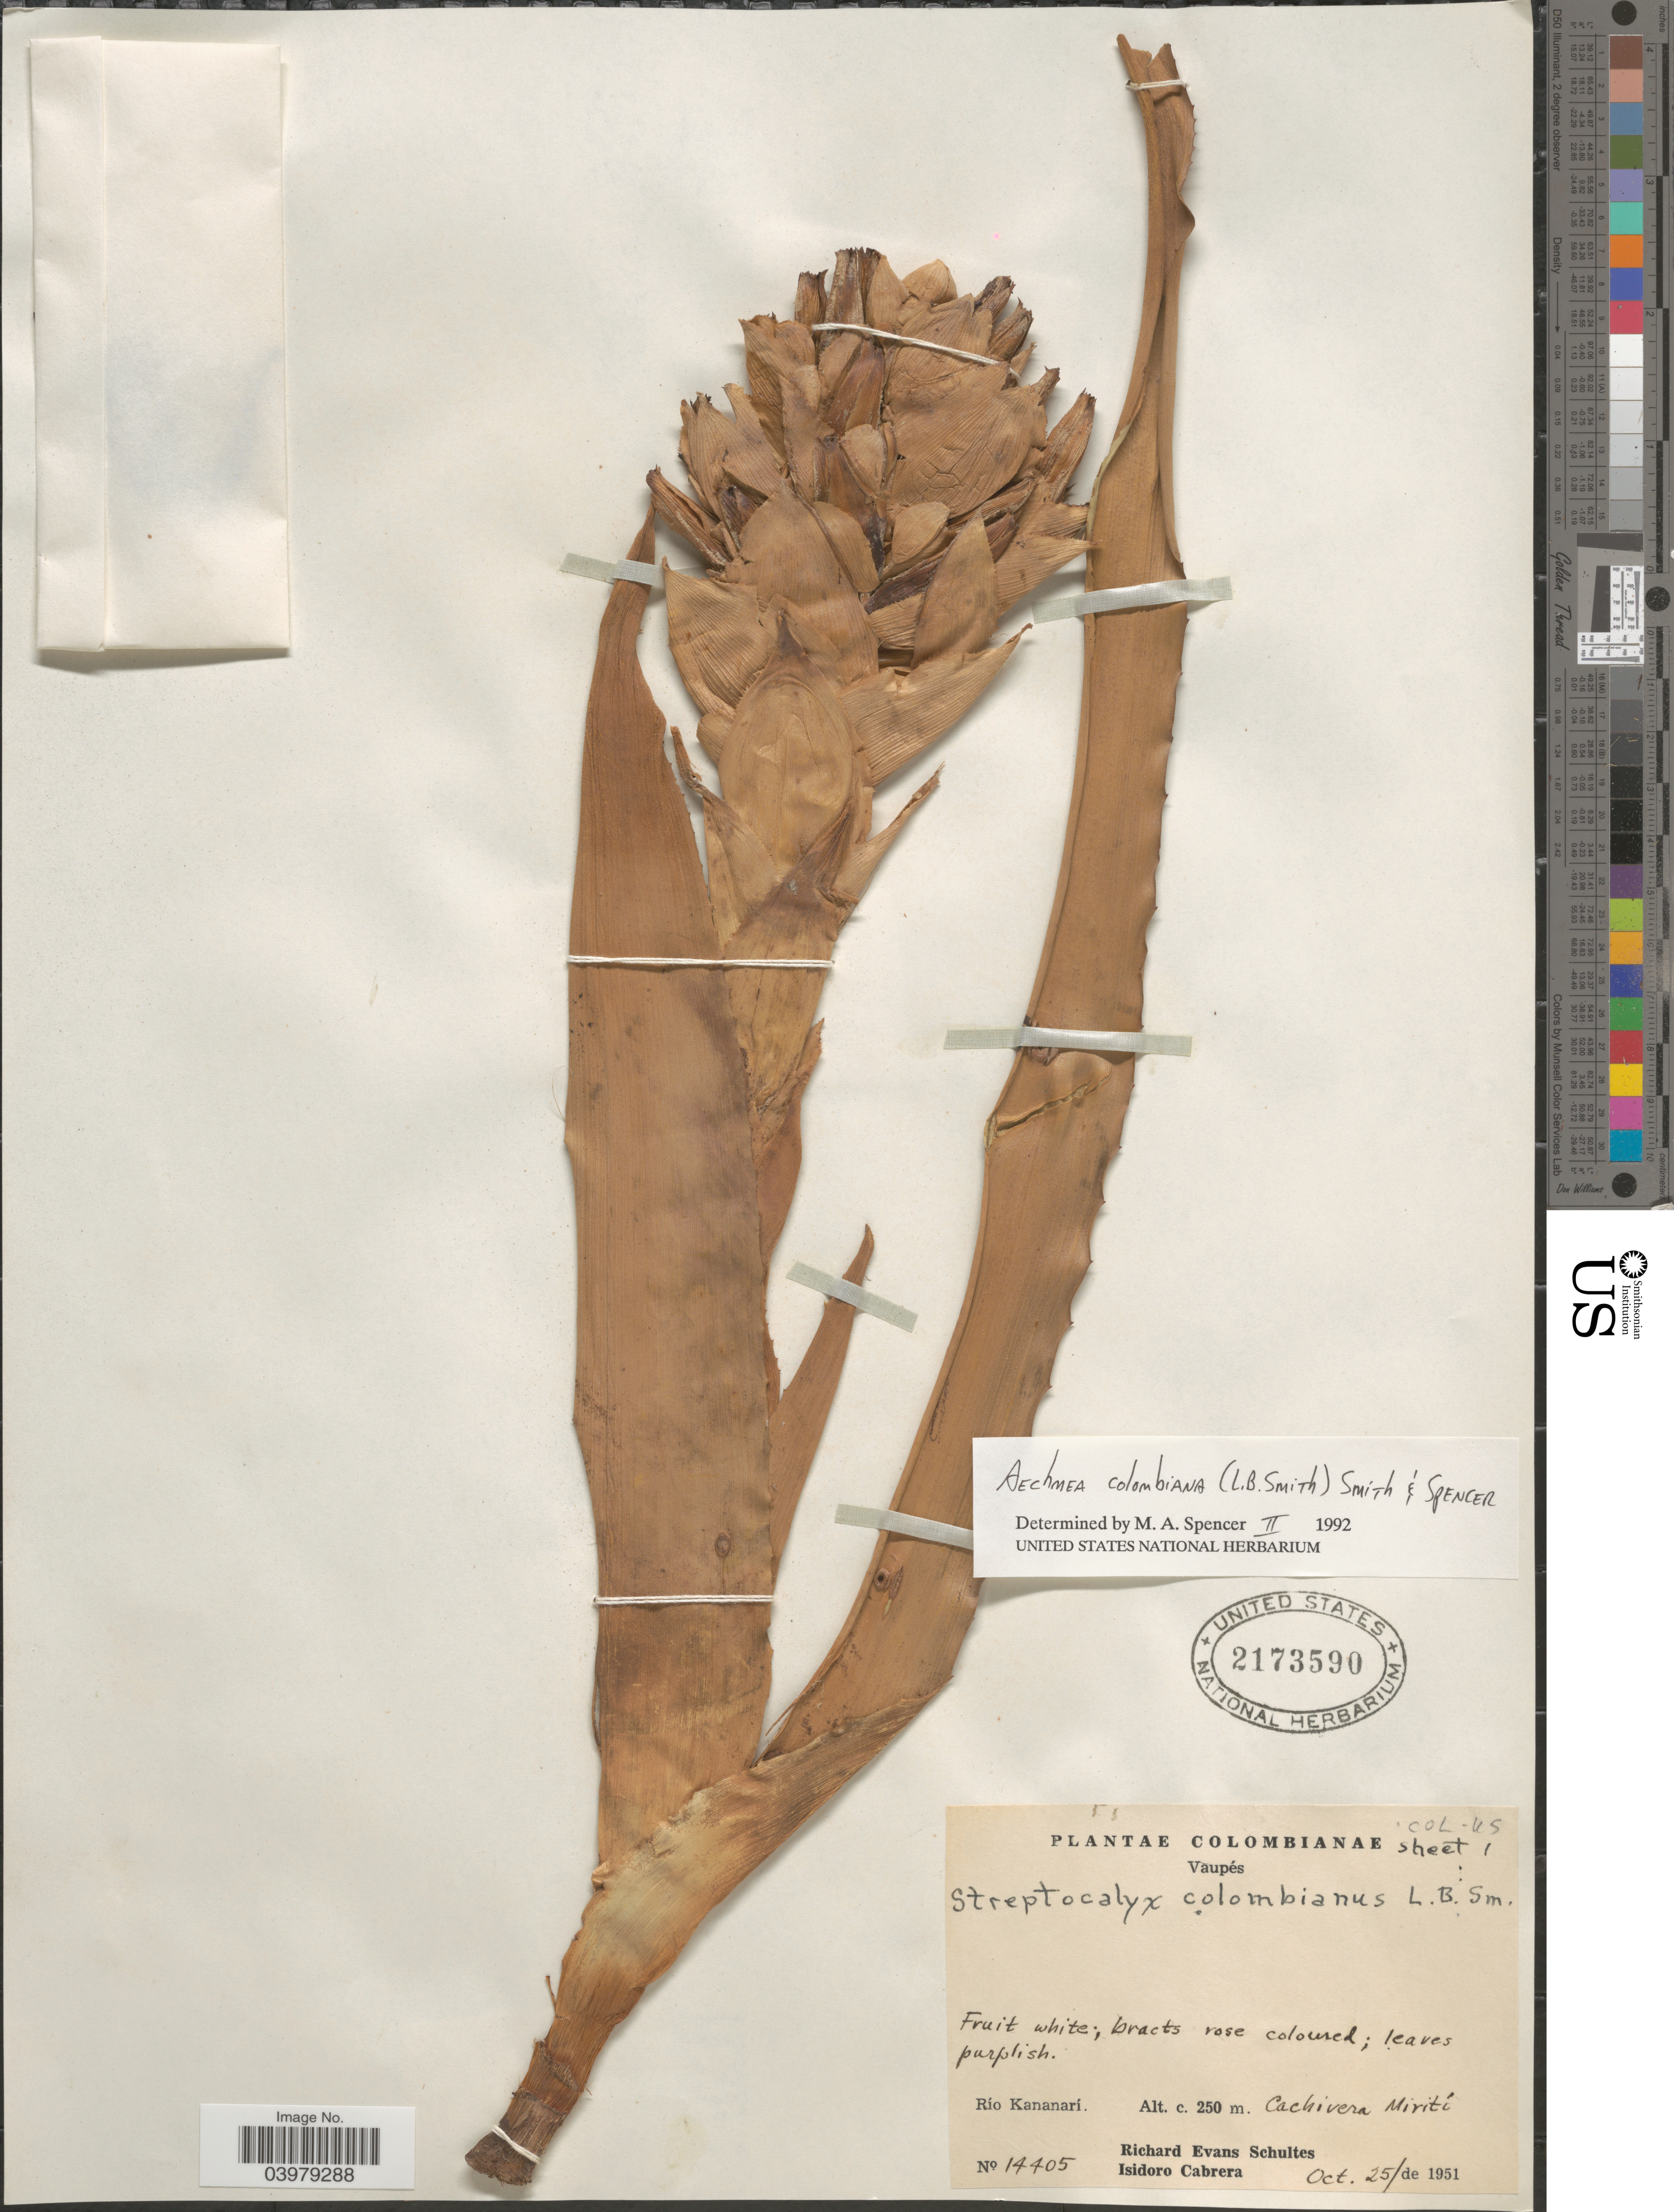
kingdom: Plantae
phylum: Tracheophyta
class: Liliopsida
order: Poales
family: Bromeliaceae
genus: Aechmea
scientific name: Aechmea colombiana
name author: (L.B. Sm.) L.B. Sm. & M.A. Spencer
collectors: R. E. Schultes & I. Cabrera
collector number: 14405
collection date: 1951-10-25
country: Colombia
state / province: Vaupés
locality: Río Kananarí. Cachivera Mirití.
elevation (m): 250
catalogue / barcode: US 2173590